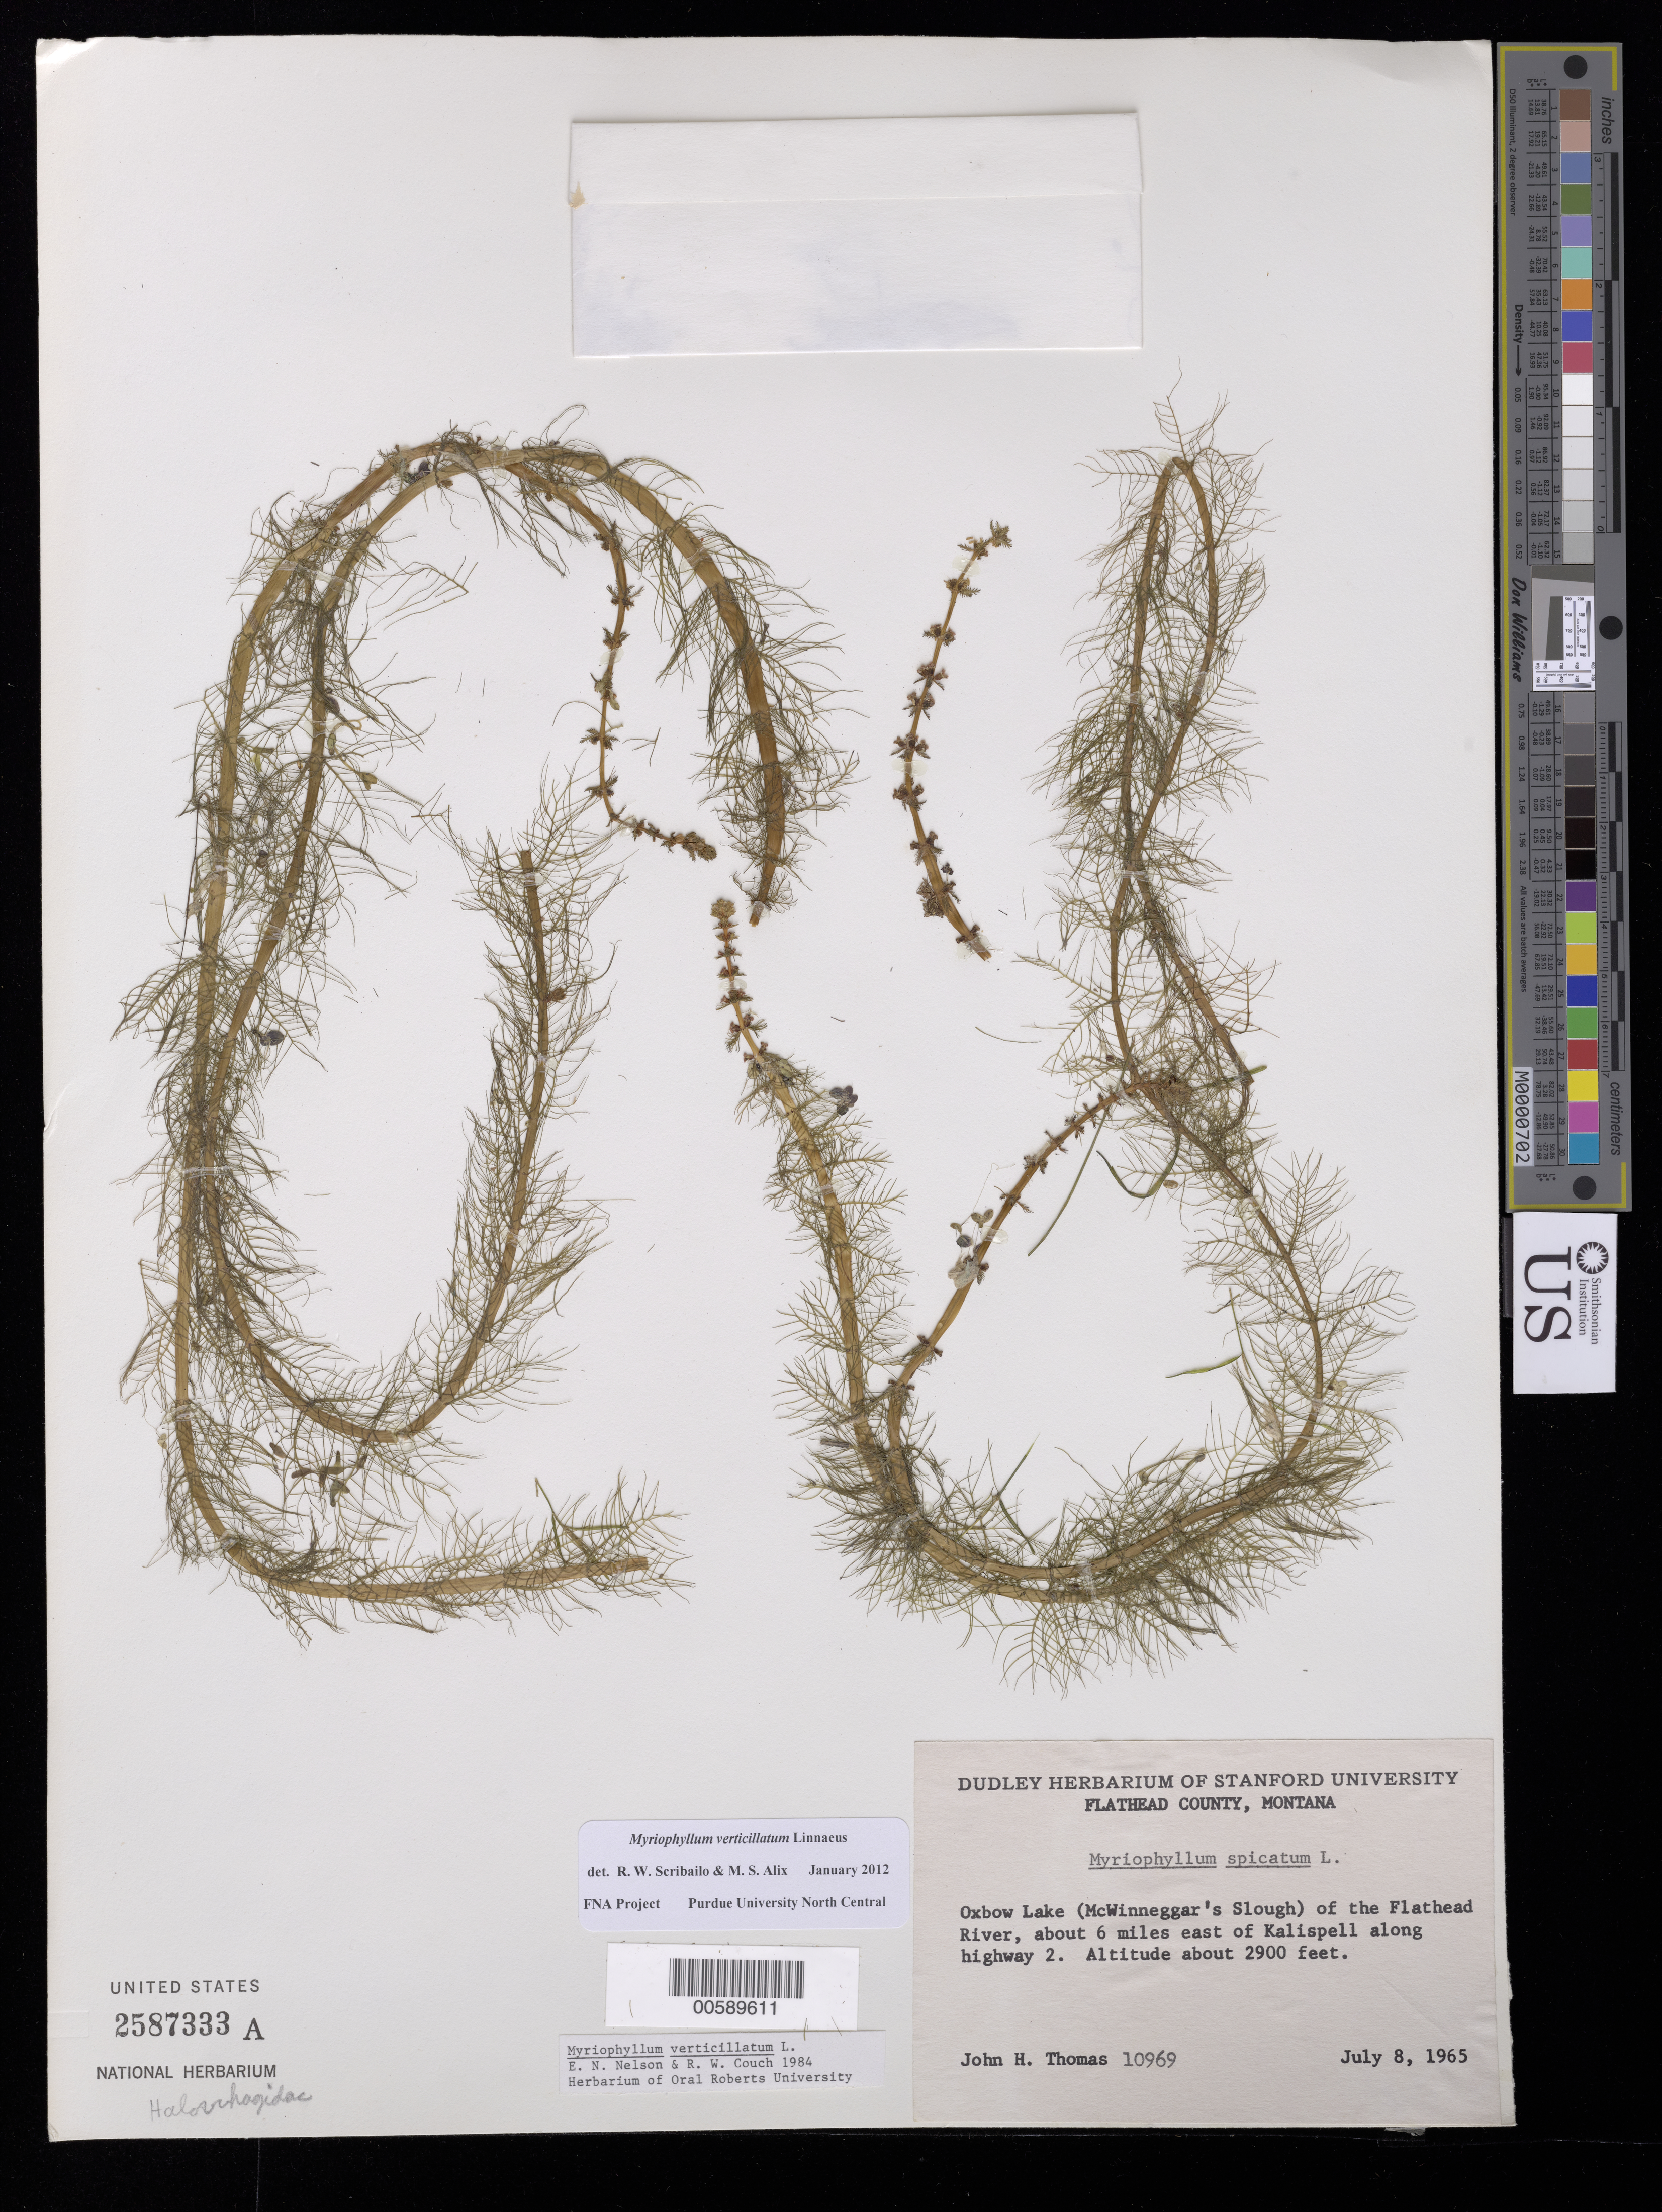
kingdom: Plantae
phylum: Tracheophyta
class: Magnoliopsida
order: Saxifragales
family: Haloragaceae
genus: Myriophyllum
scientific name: Myriophyllum verticillatum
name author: L.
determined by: Scribailo, R. W.; Alix, M. S.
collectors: J. H. Thomas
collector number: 10969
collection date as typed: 08 Jul 1965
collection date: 1965-07-08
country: United States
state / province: Montana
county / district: Flathead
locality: Oxbow Lake (McWinneggar's Slough) of Flathead River, E of Kalispell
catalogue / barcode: US 2587333A